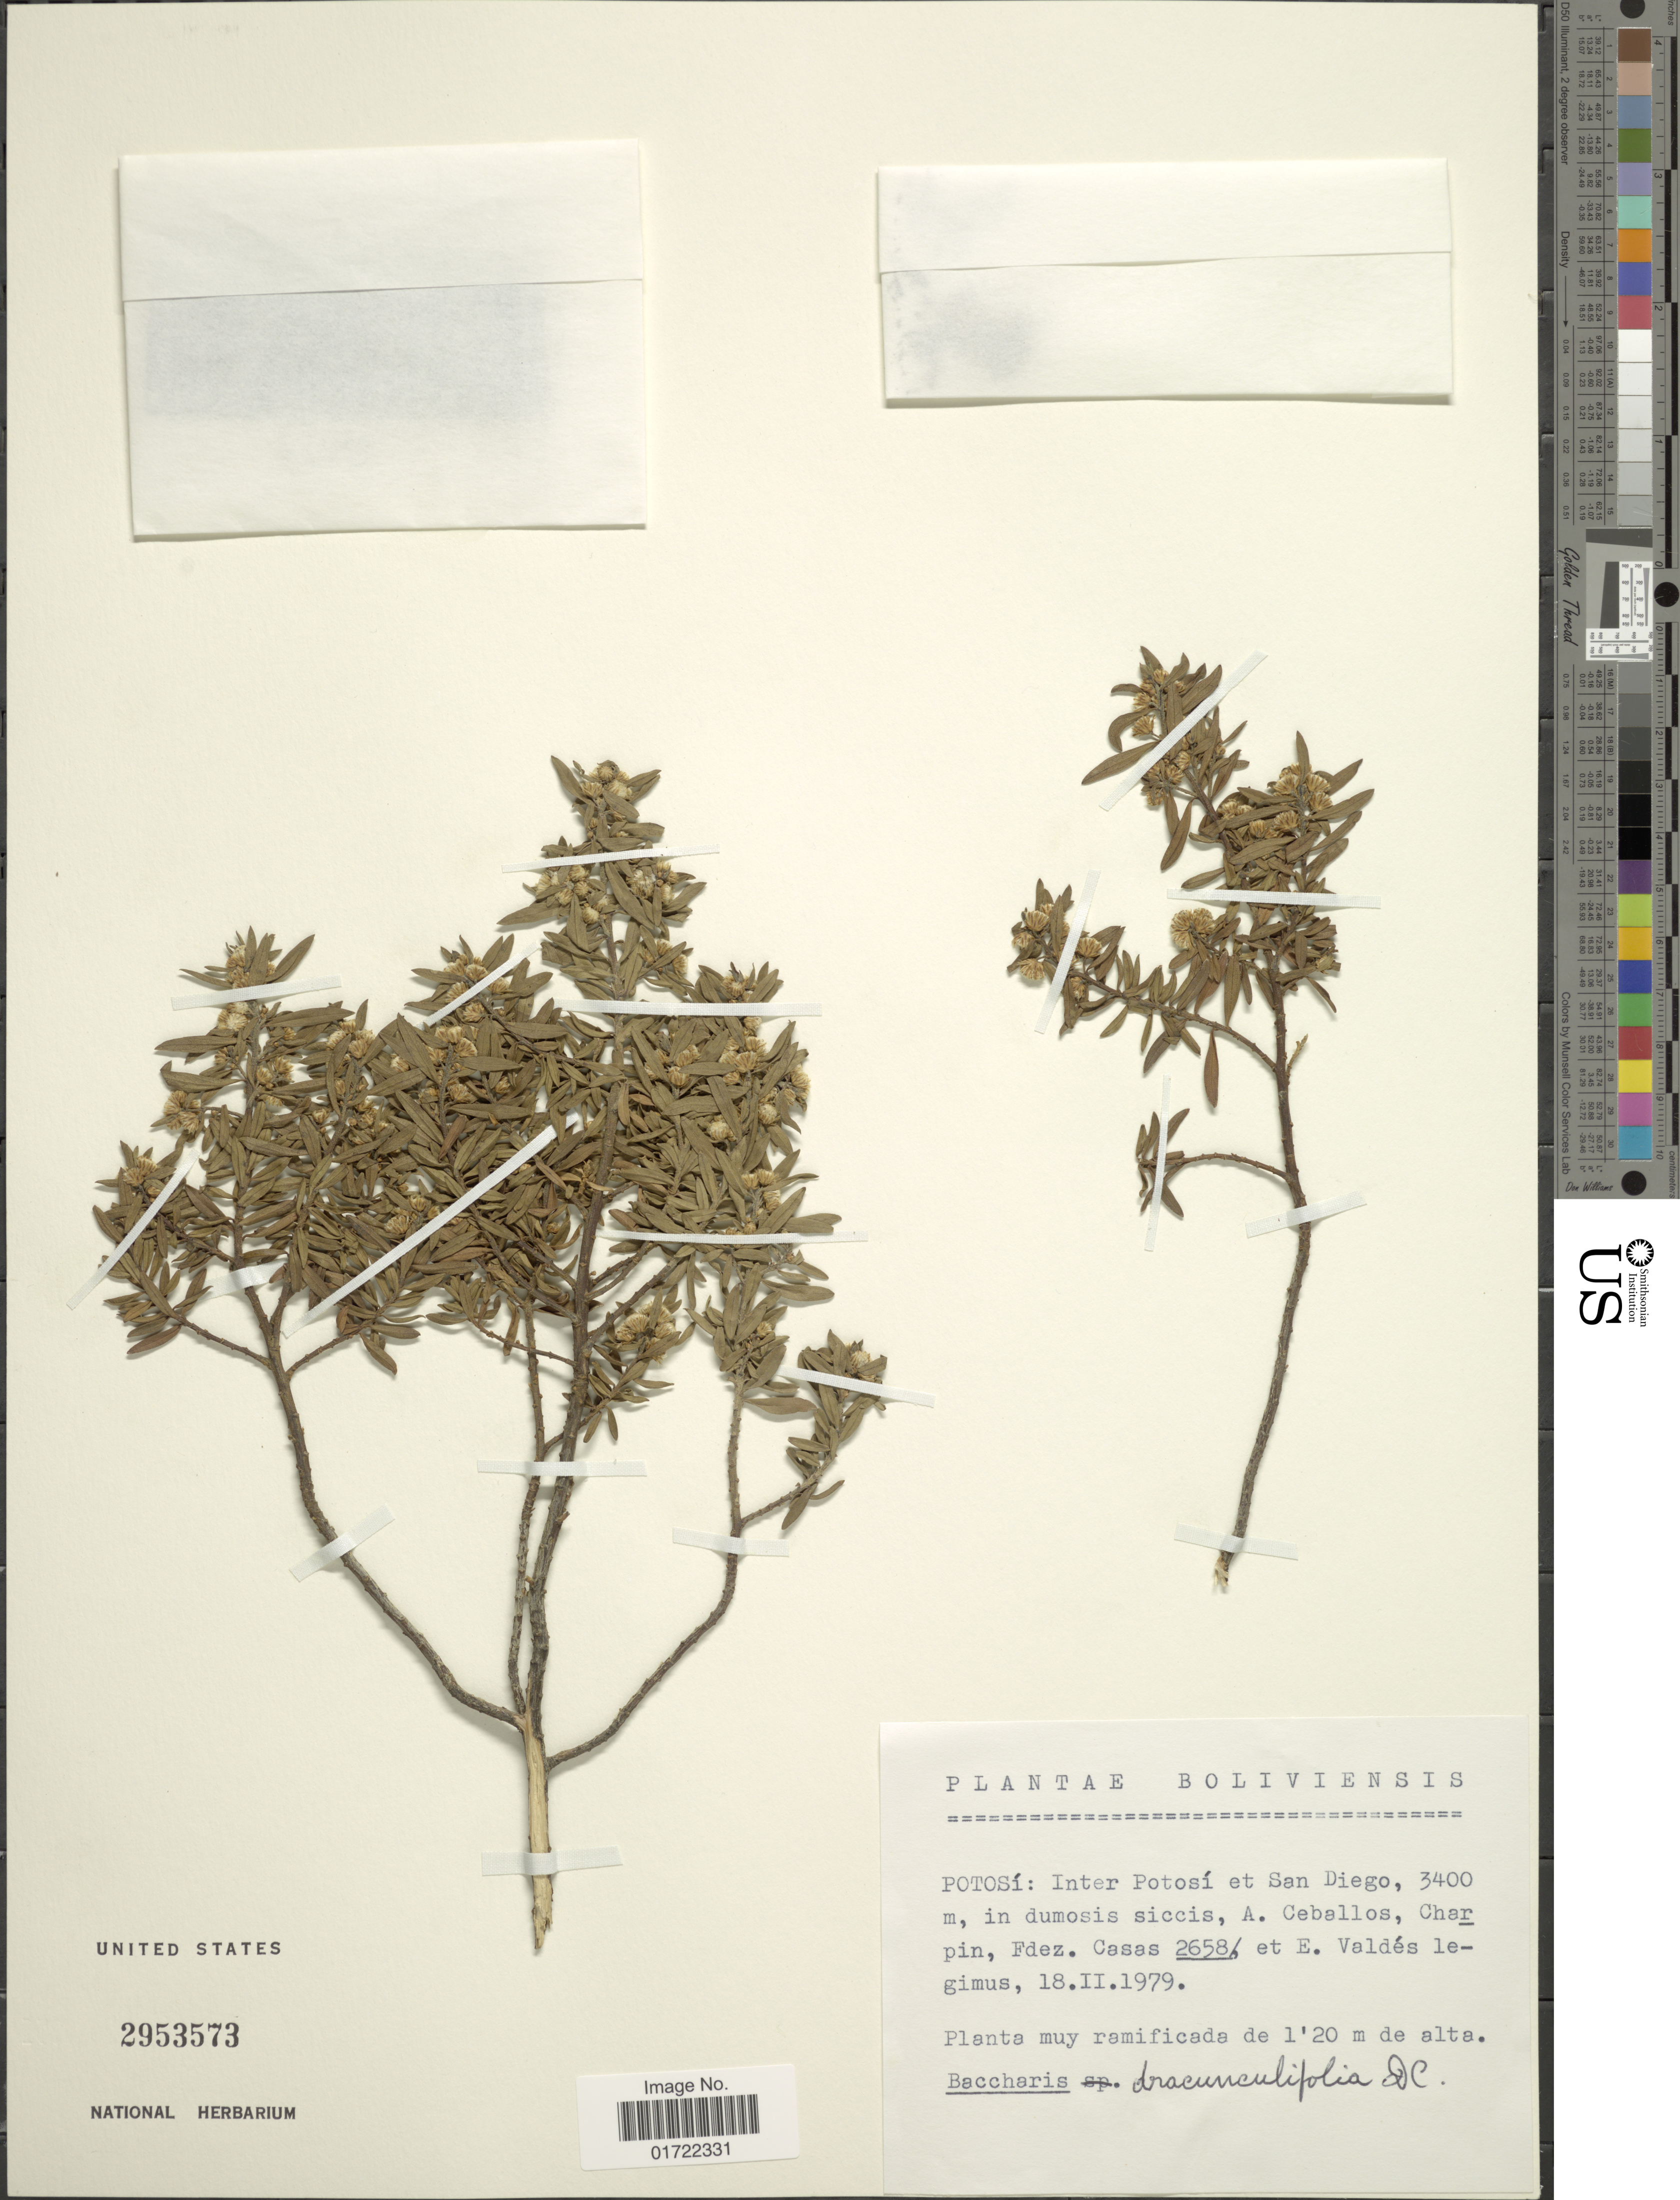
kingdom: Plantae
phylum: Tracheophyta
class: Magnoliopsida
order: Asterales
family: Asteraceae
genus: Baccharis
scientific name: Baccharis dracunculifolia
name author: DC.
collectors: A. Ceballos, A. Charpin, F. Casas & E. Valdés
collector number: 2658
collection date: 1979-02-18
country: Bolivia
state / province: Potosi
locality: Inter Potosi et San Diego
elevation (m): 3400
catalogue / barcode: US 2953573